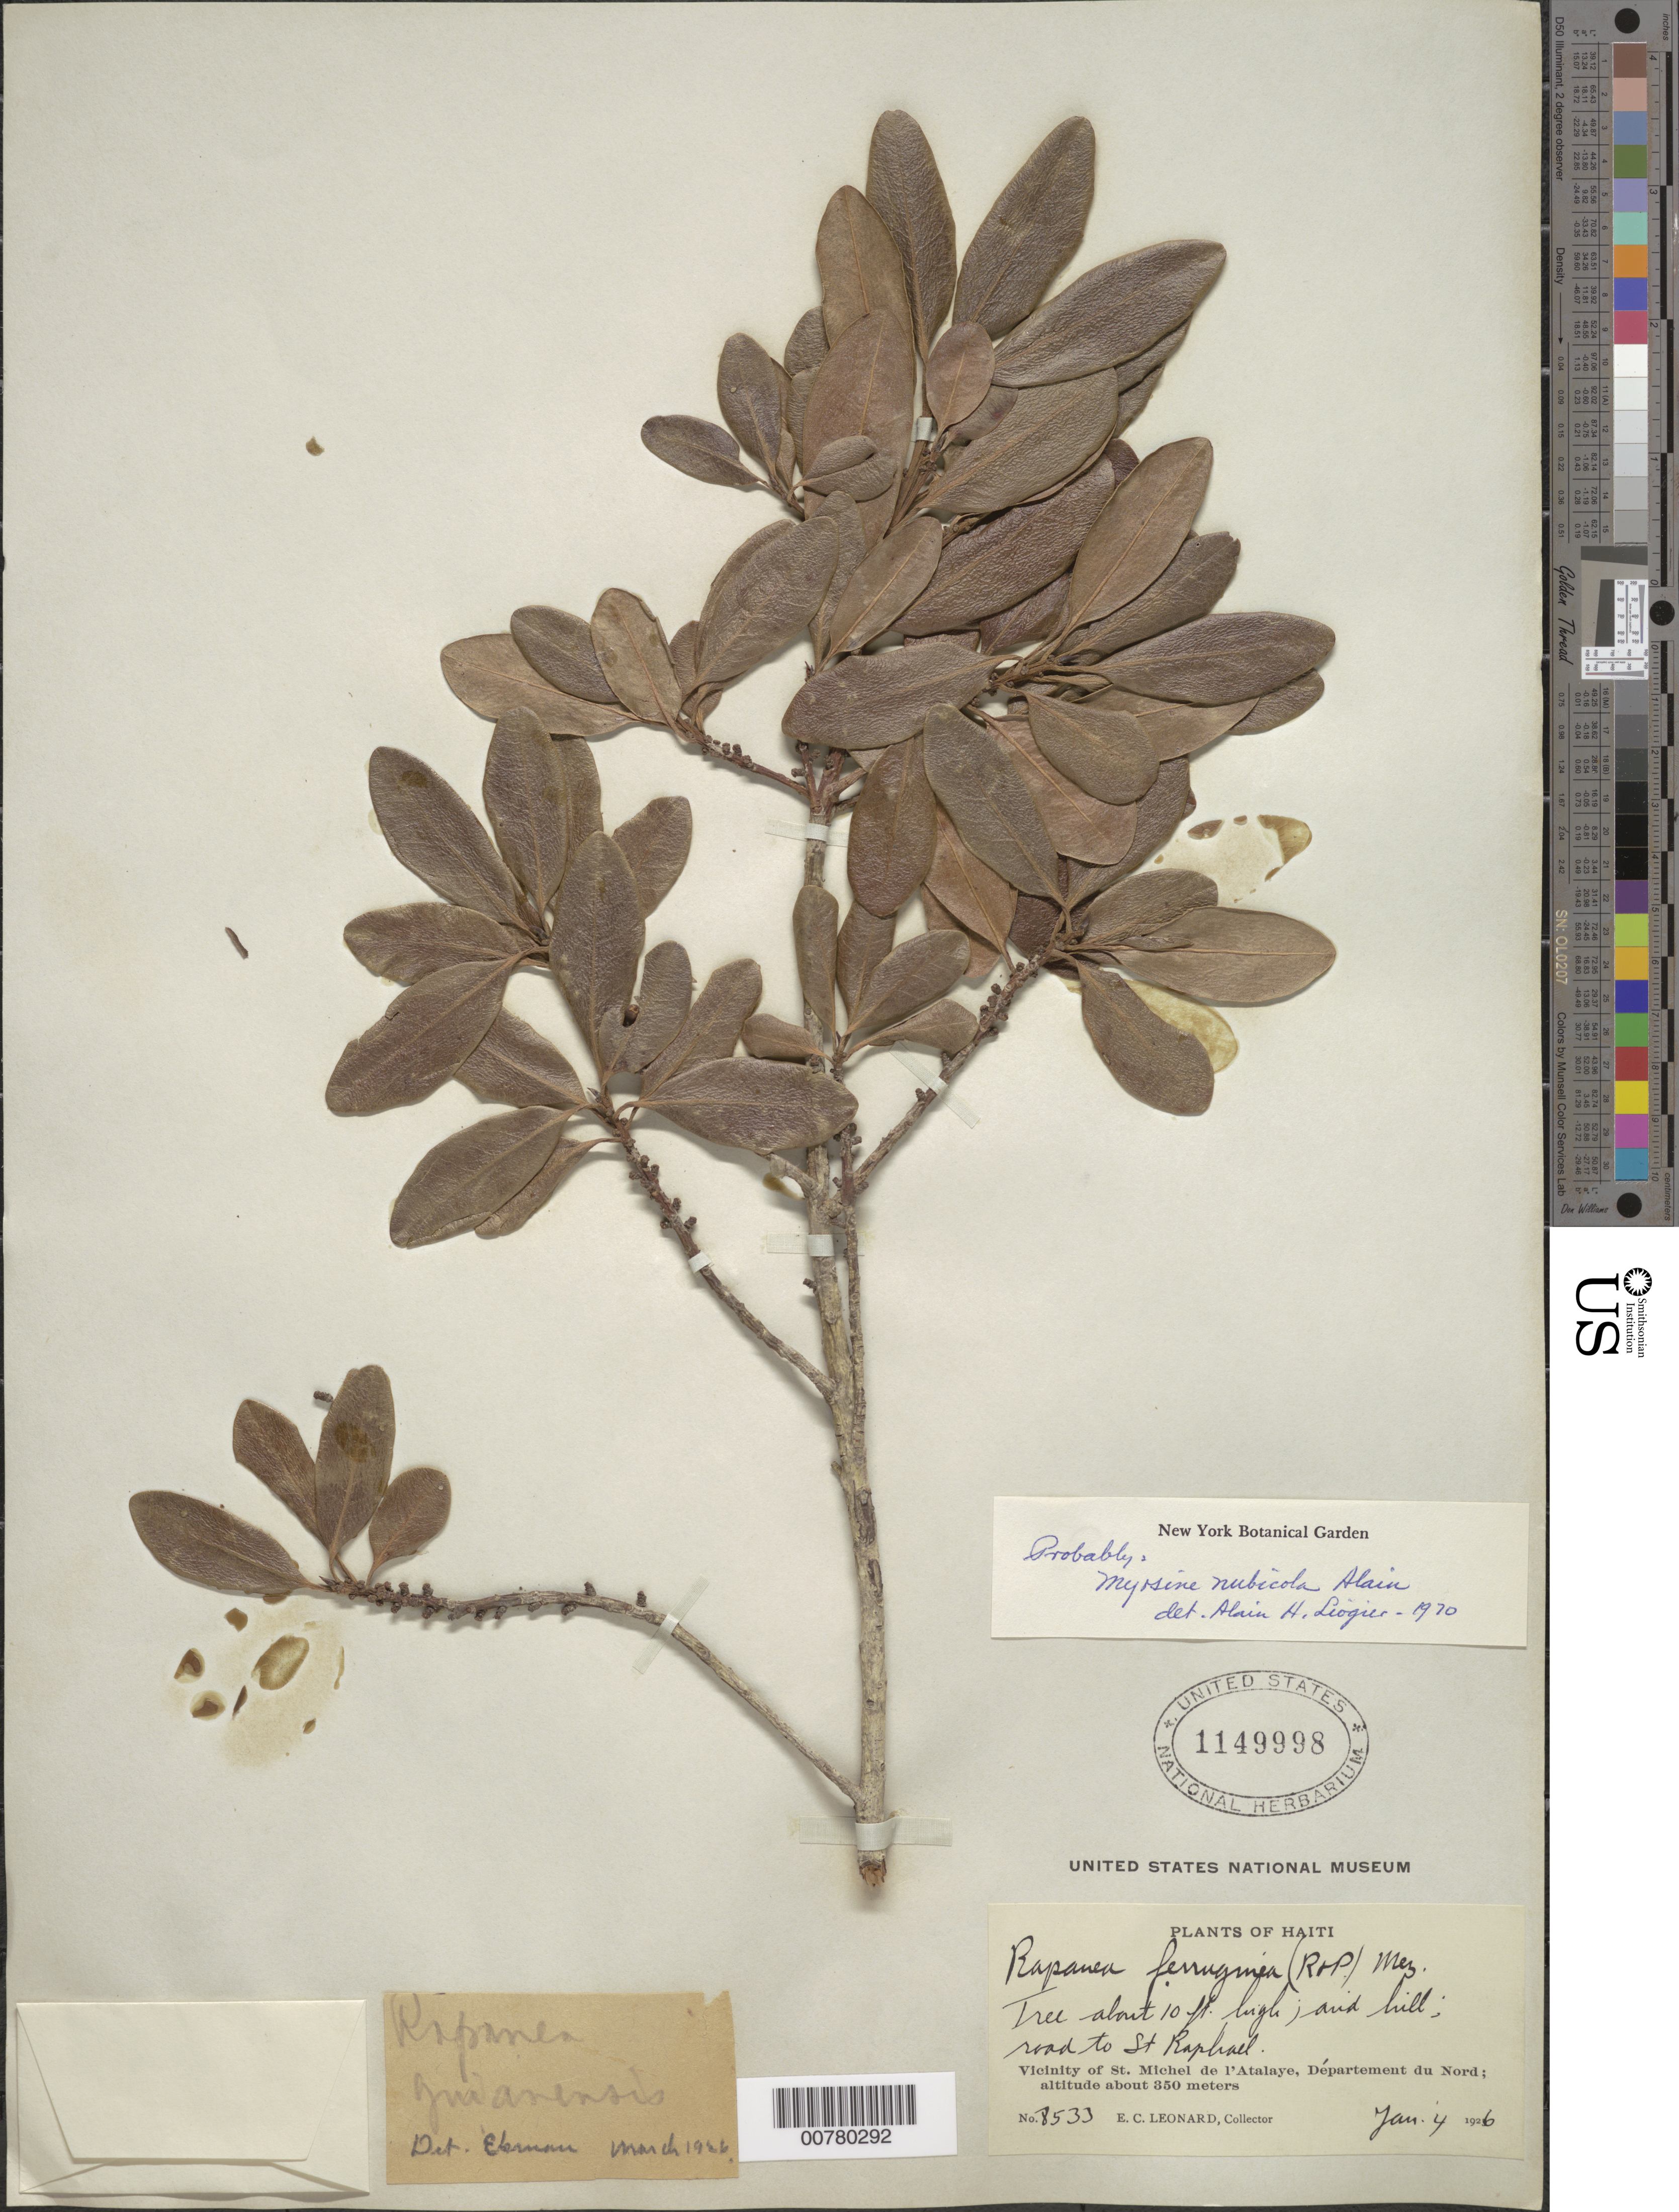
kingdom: Plantae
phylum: Tracheophyta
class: Magnoliopsida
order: Ericales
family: Primulaceae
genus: Myrsine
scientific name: Myrsine nubicola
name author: Alain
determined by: Liogier, Alain H.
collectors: E. C. Leonard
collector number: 8533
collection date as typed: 04 Jan 1926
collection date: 1926-01-04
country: Haiti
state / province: Nord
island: Hispaniola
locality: Vicinity of St. Michel de l'Atalaye, road to St. Raphael.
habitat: Arid hill.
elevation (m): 350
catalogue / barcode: US 1149998